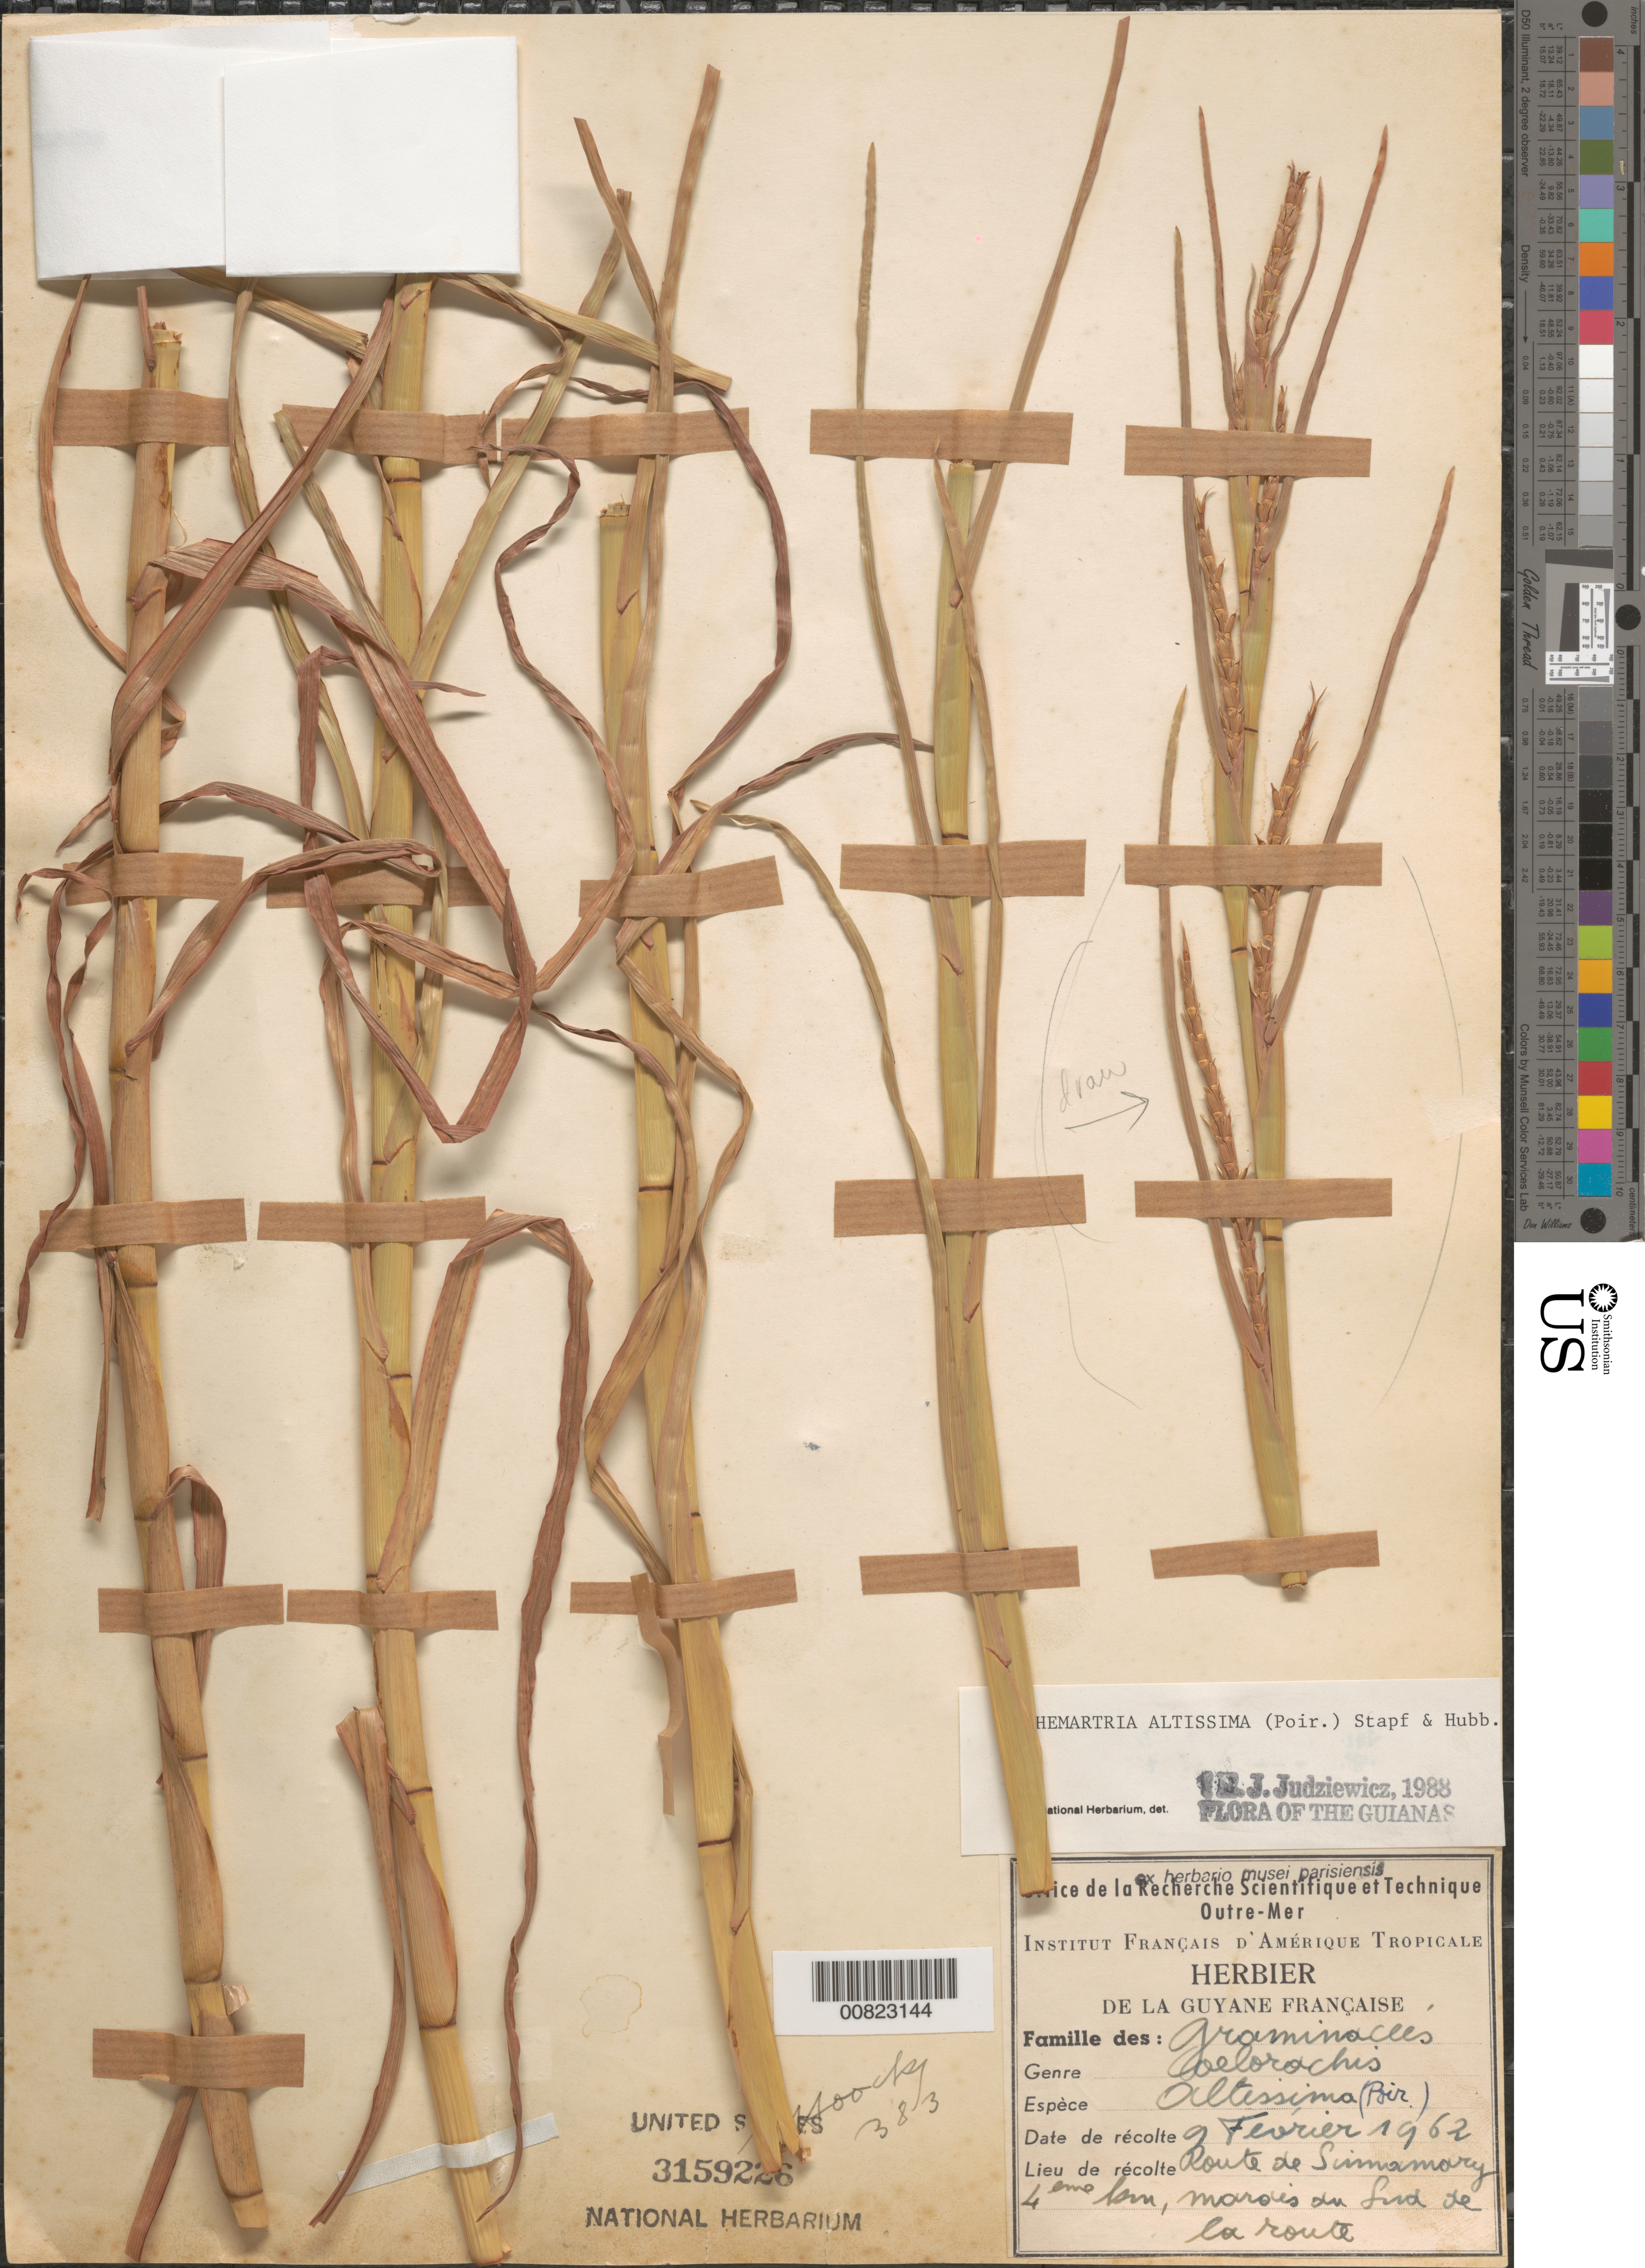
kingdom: Plantae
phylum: Tracheophyta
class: Liliopsida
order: Poales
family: Poaceae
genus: Hemarthria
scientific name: Hemarthria altissima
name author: (Poir.) Stapf & C. E. Hubb.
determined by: Judziewicz, E. J.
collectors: J. Hoock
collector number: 383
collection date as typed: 9-Feb-62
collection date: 1962-02-09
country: French Guiana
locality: Route de Sinnamary, km 4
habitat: Marais du S de la route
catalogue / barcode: US 3159226